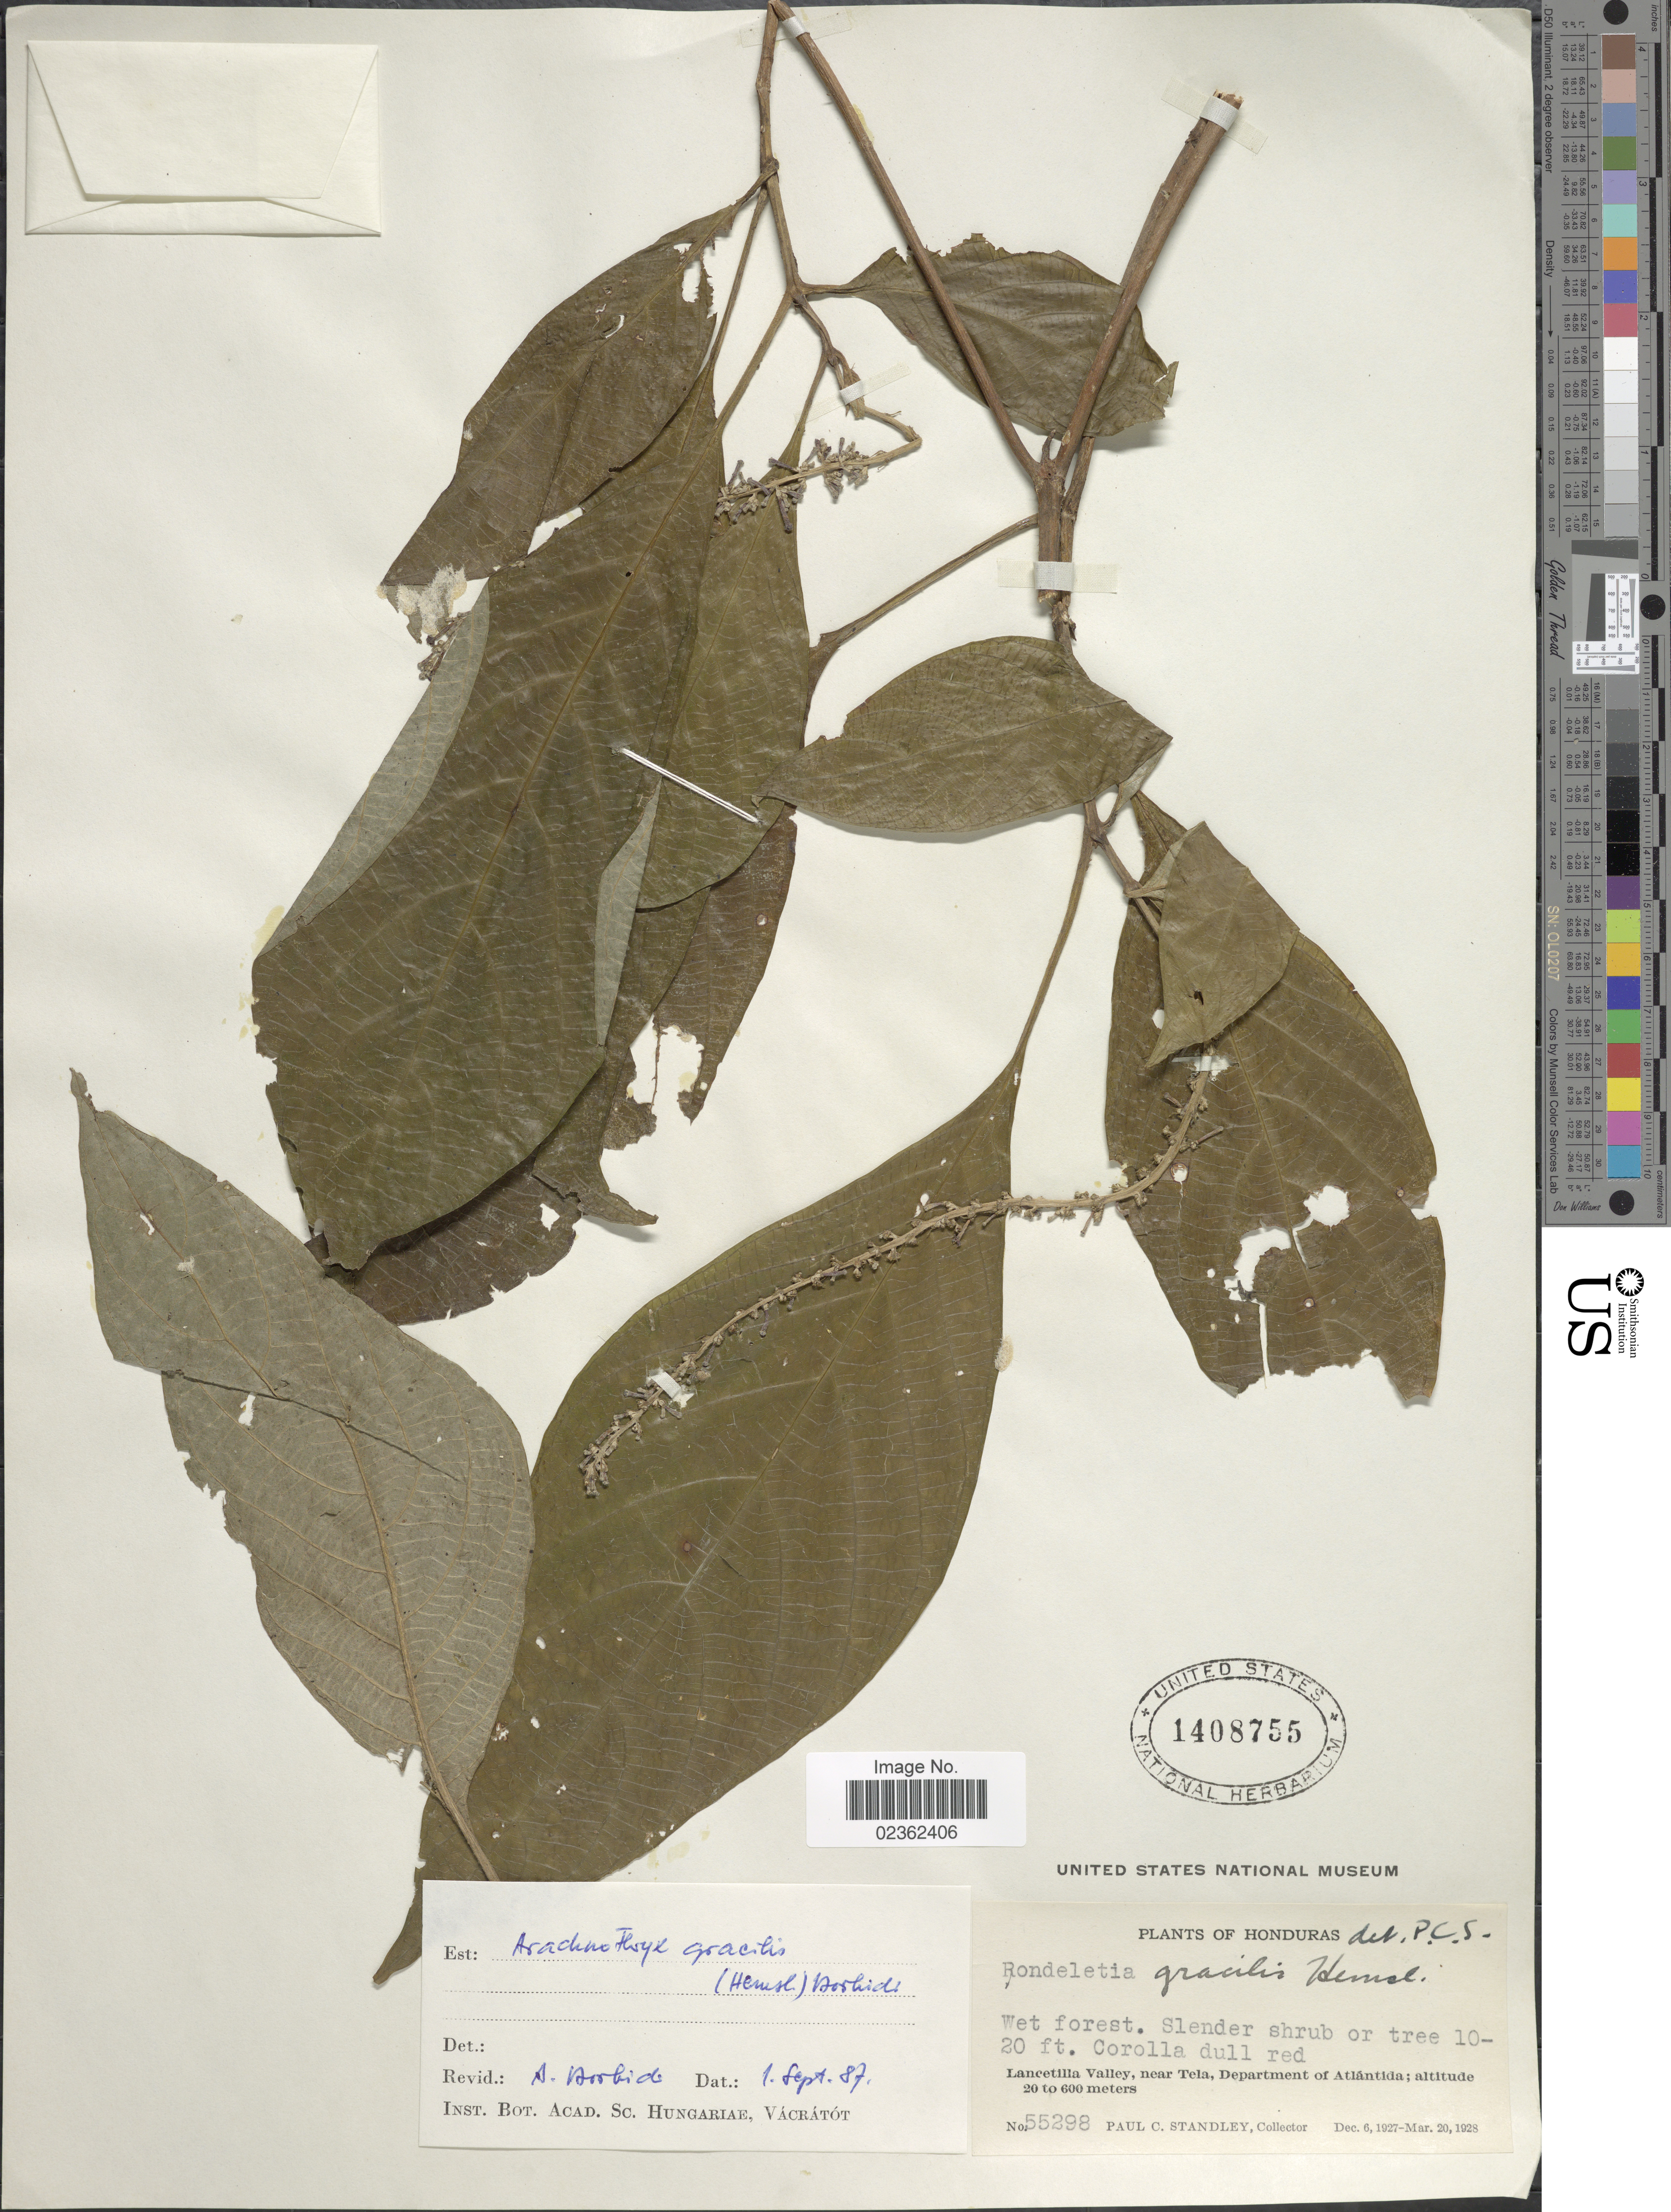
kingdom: Plantae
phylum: Tracheophyta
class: Magnoliopsida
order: Gentianales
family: Rubiaceae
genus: Arachnothryx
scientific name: Arachnothryx gracilis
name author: (Hemsl.) Borhidi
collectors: P. C. Standley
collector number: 55298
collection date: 1927-12-06/1928-03-20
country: Honduras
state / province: Atlántida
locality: Wet forest, Lancetilla Valley, near Tela.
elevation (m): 20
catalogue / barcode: US 1408755